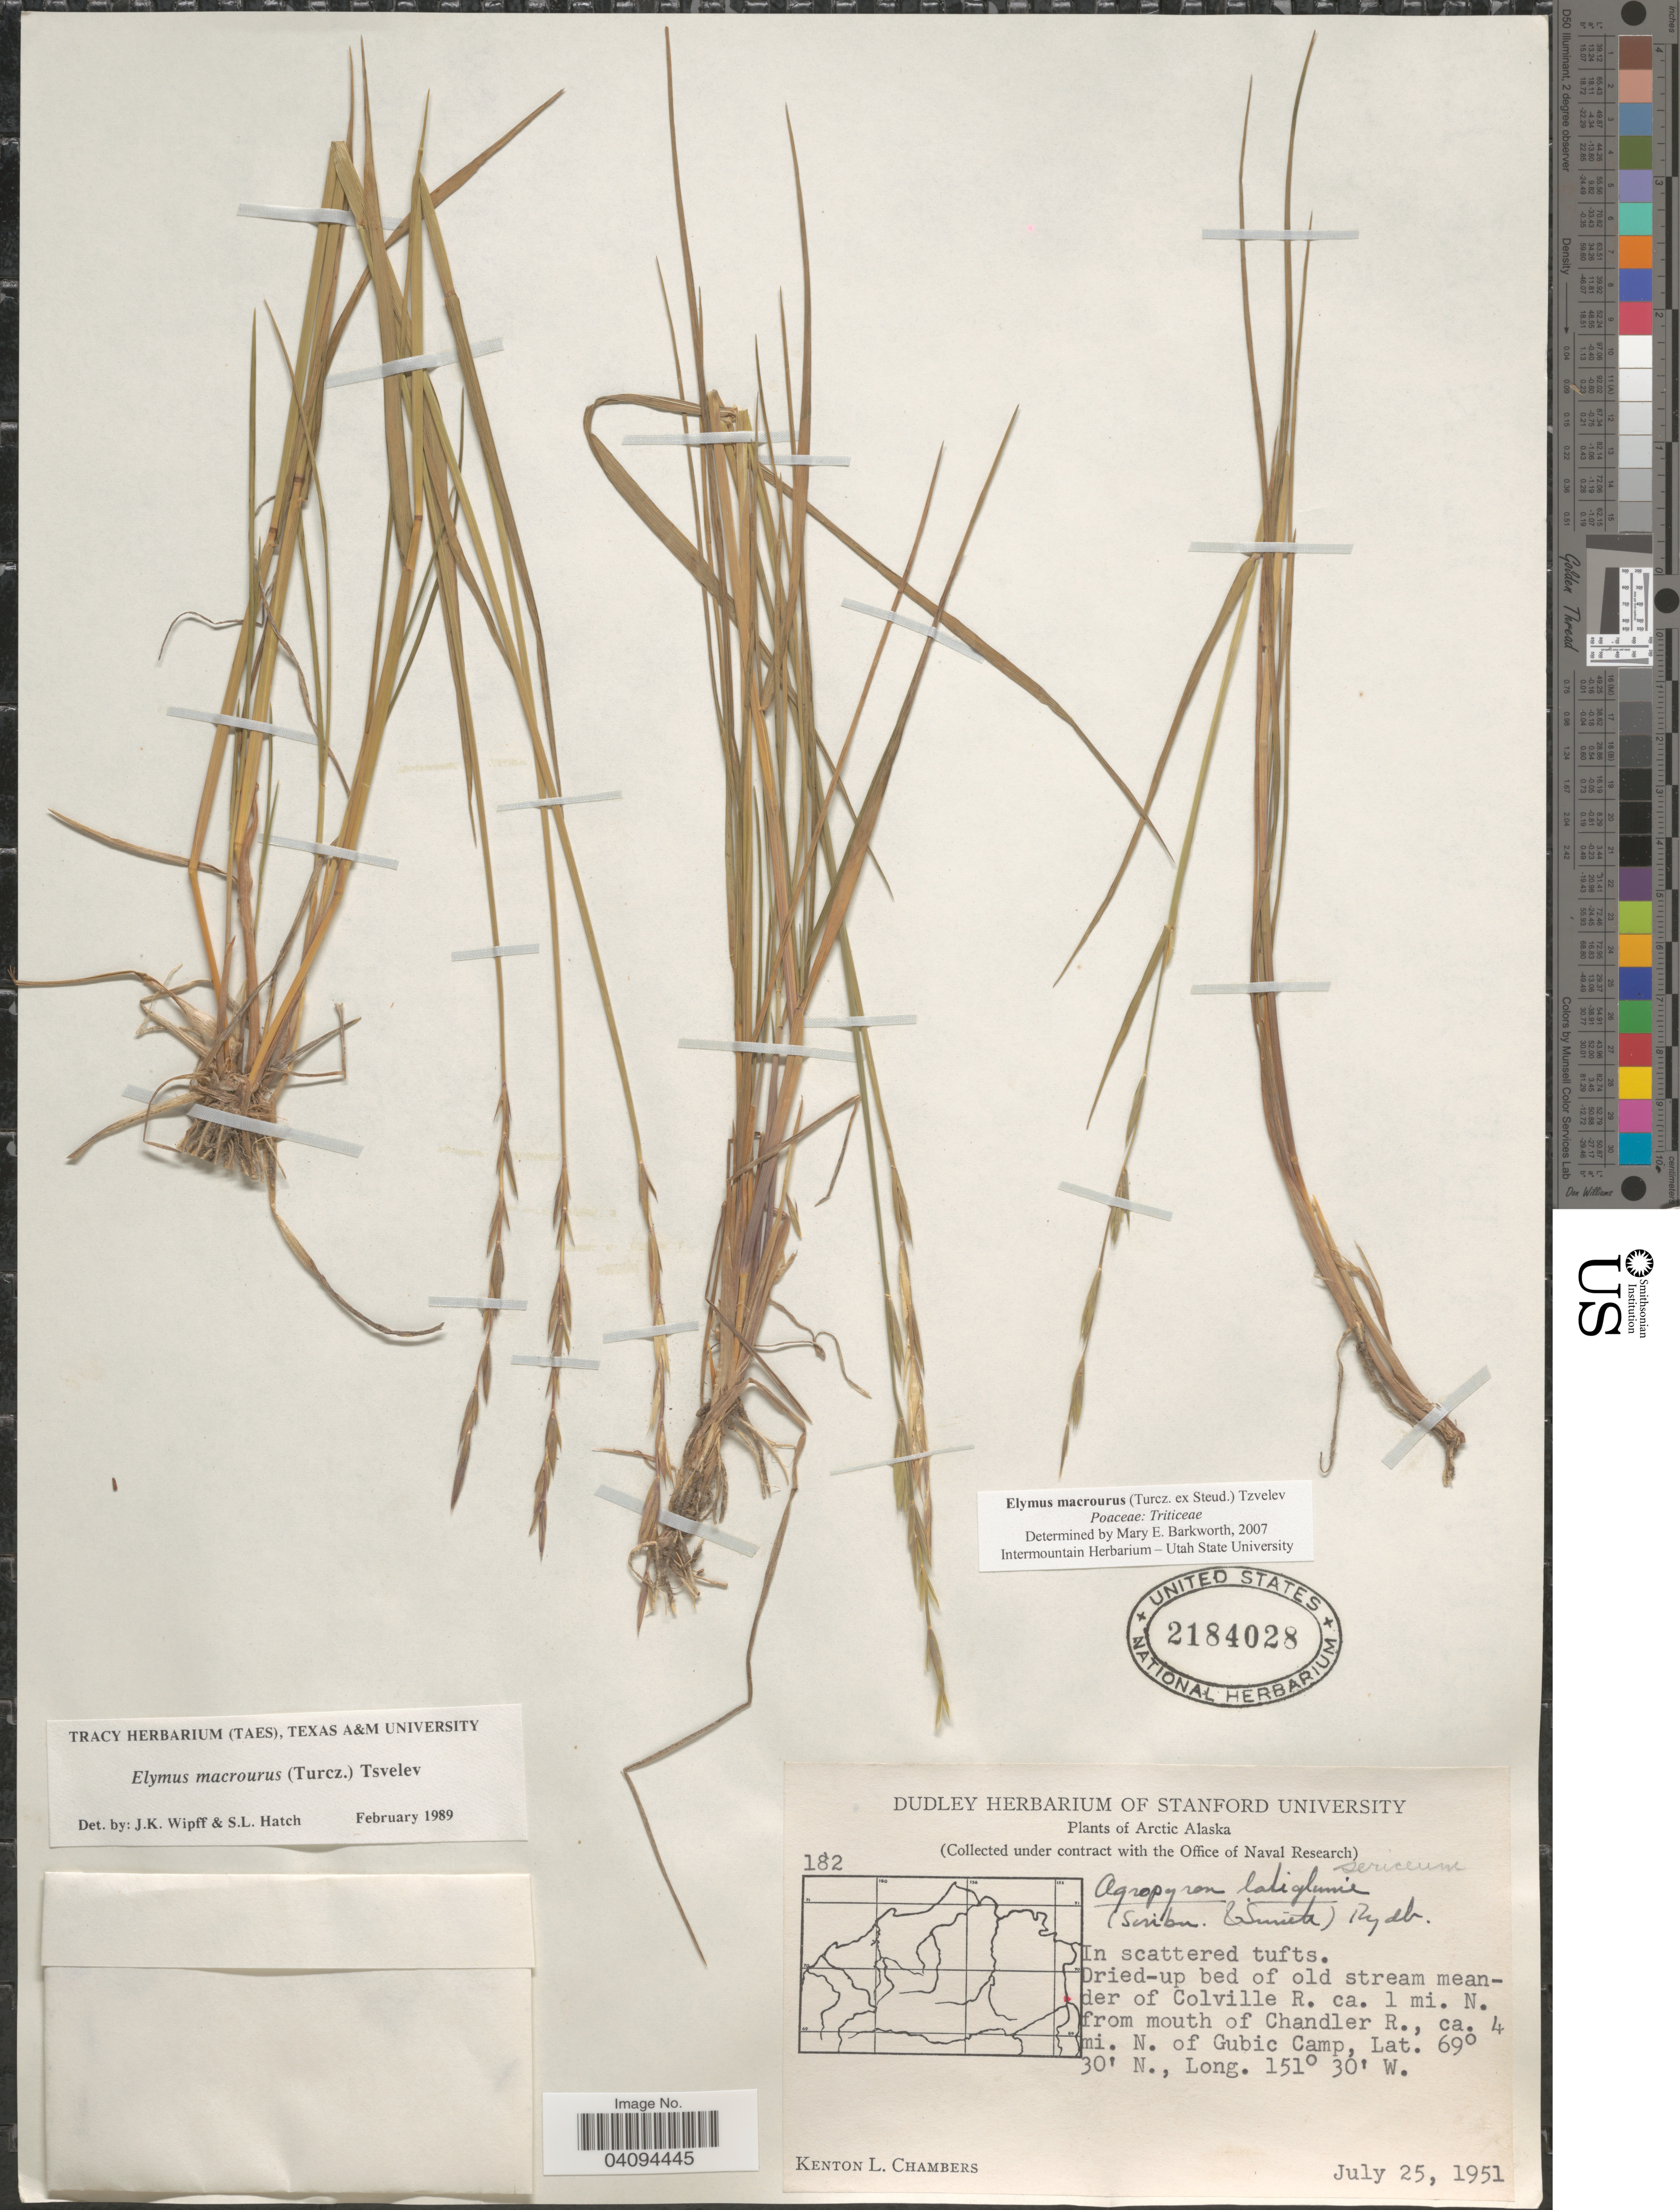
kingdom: Plantae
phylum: Tracheophyta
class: Liliopsida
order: Poales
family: Poaceae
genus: Elymus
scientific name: Elymus macrourus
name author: (Turcz. ex Steud.) Tzvelev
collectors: K. L. Chambers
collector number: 182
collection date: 1951-07-25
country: United States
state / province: Alaska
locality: Arctic Alaska. Dried-up bed of old stream meander of Colville R. ca. 1 mi. N. from mouth of Chandler R., ca. 4 mi. N. of Gubic Camp.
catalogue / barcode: US 2184028